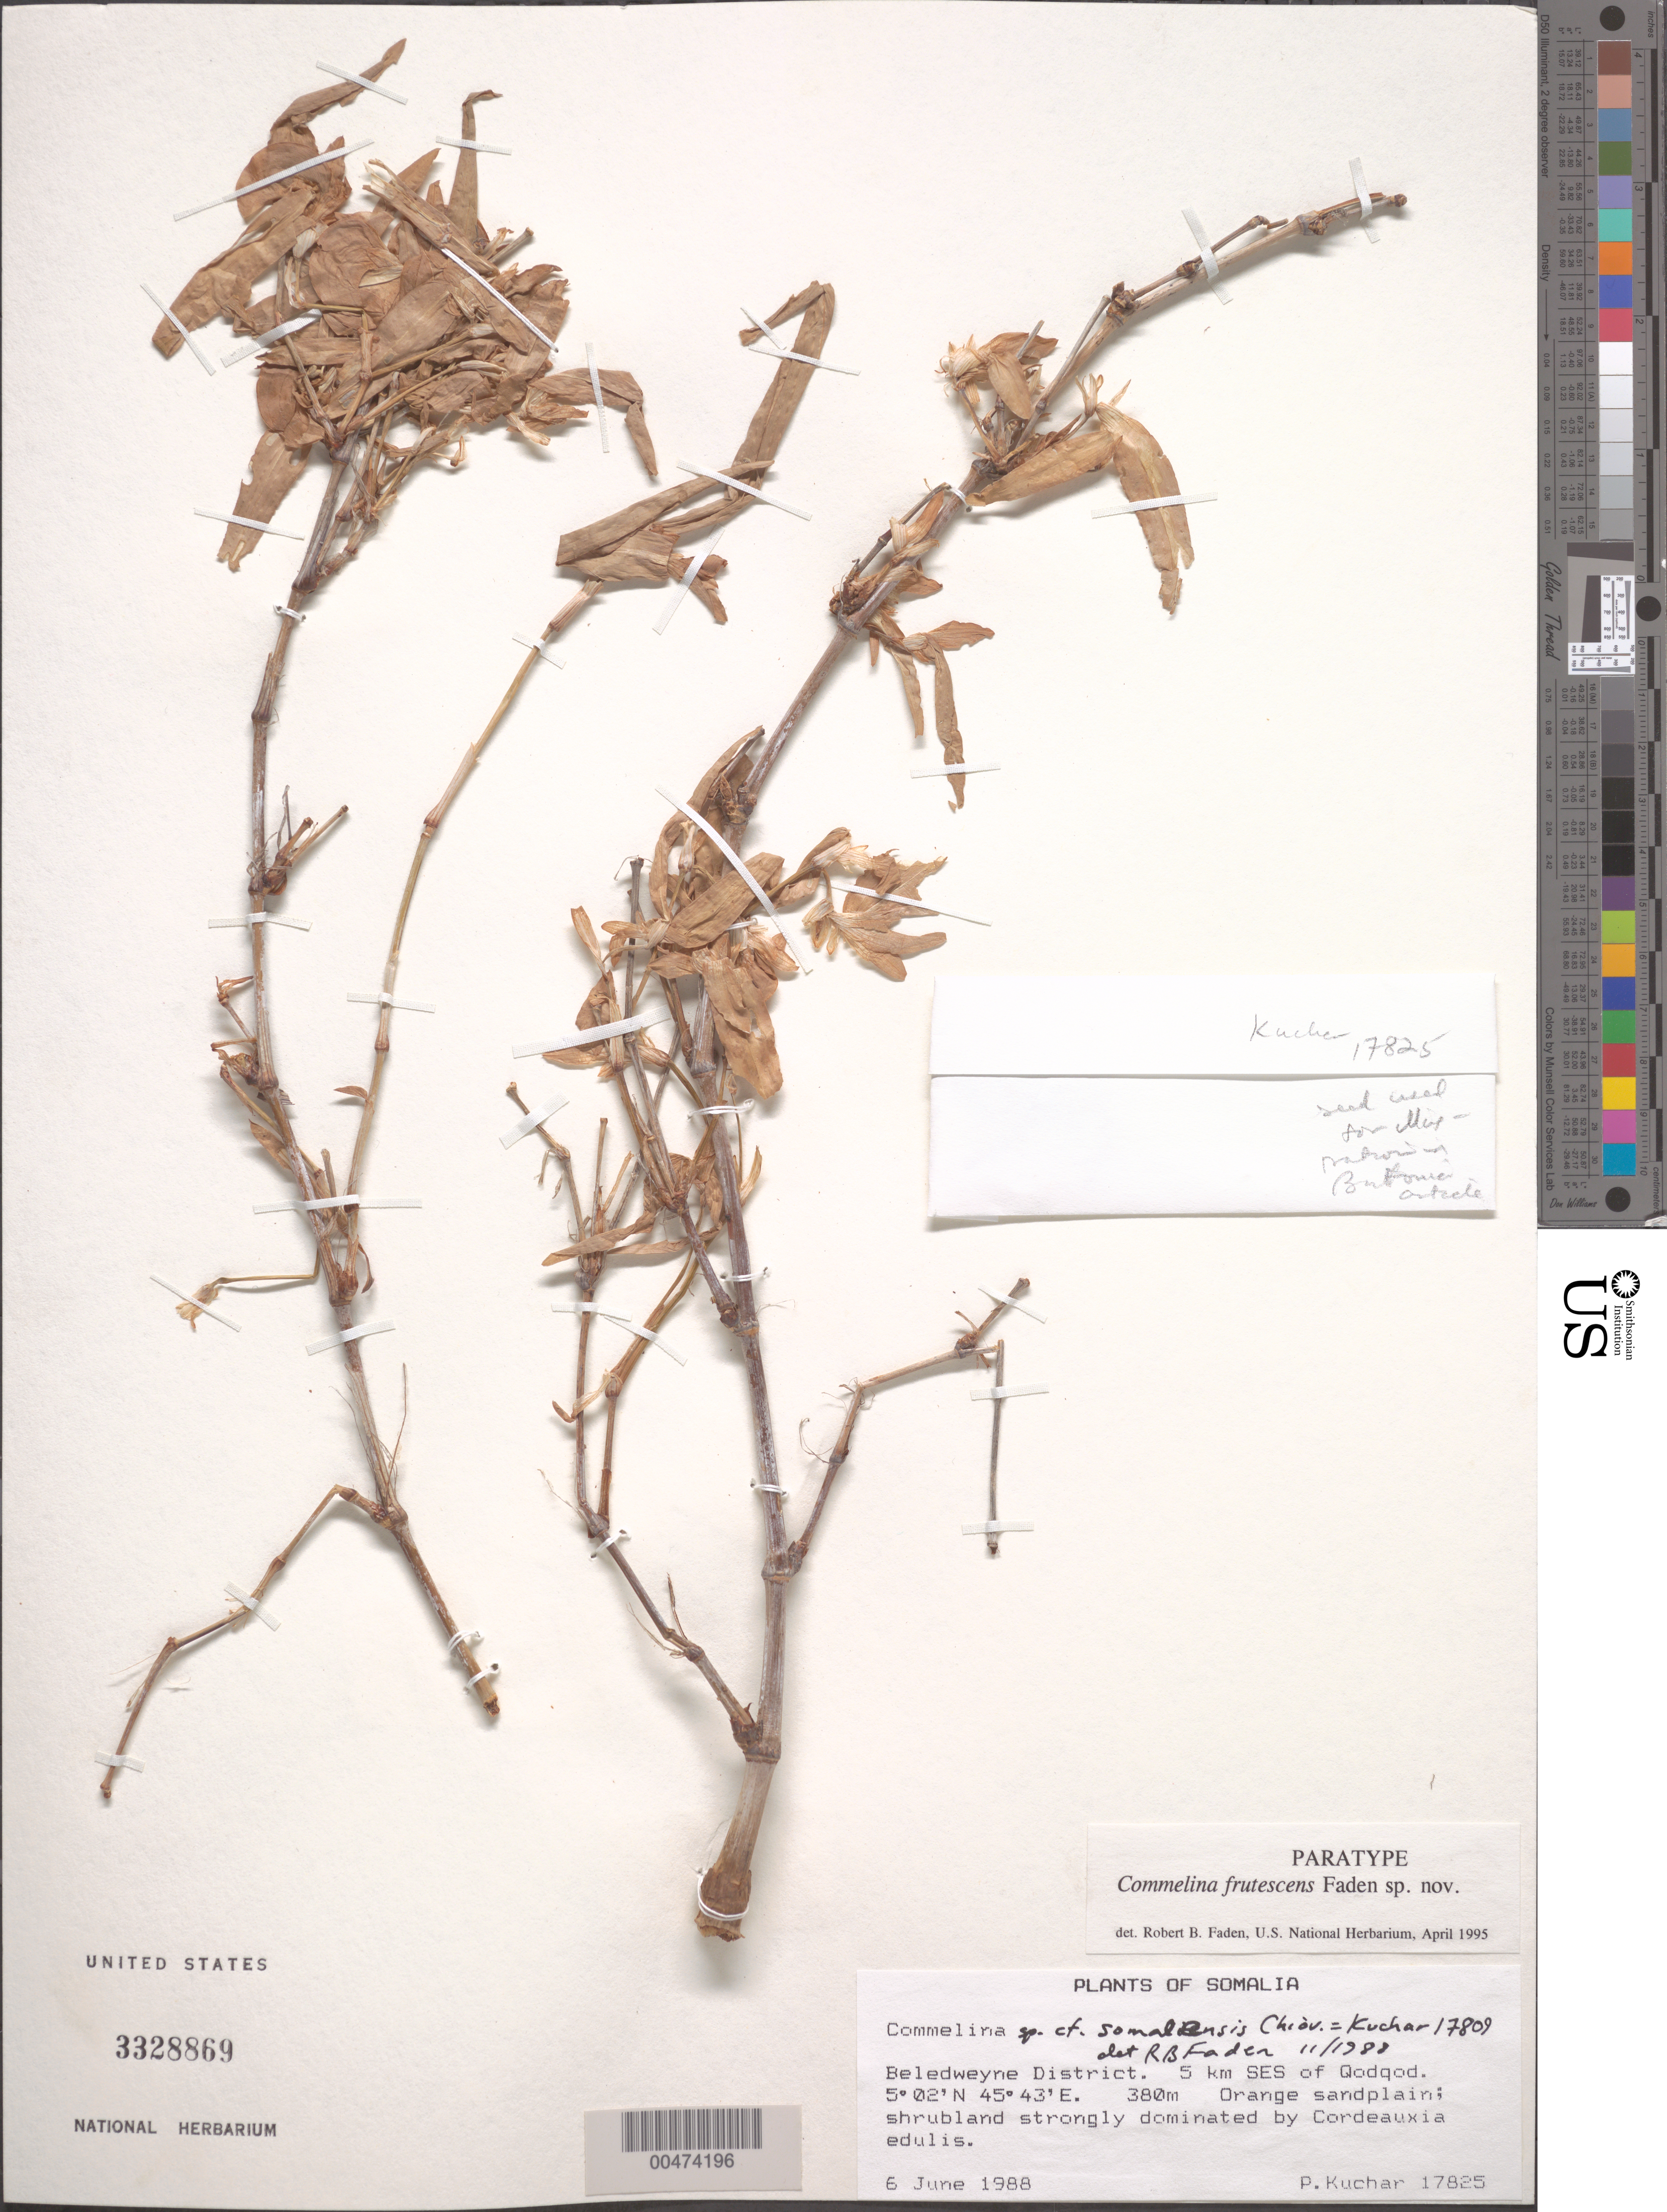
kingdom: Plantae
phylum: Tracheophyta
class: Liliopsida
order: Commelinales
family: Commelinaceae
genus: Commelina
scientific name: Commelina frutescens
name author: Faden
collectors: P. Kuchar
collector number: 17825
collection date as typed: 06 Jun 1988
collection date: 1988-06-06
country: Somalia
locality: Beledweyne district, ses of qodqod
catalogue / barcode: US 3328869